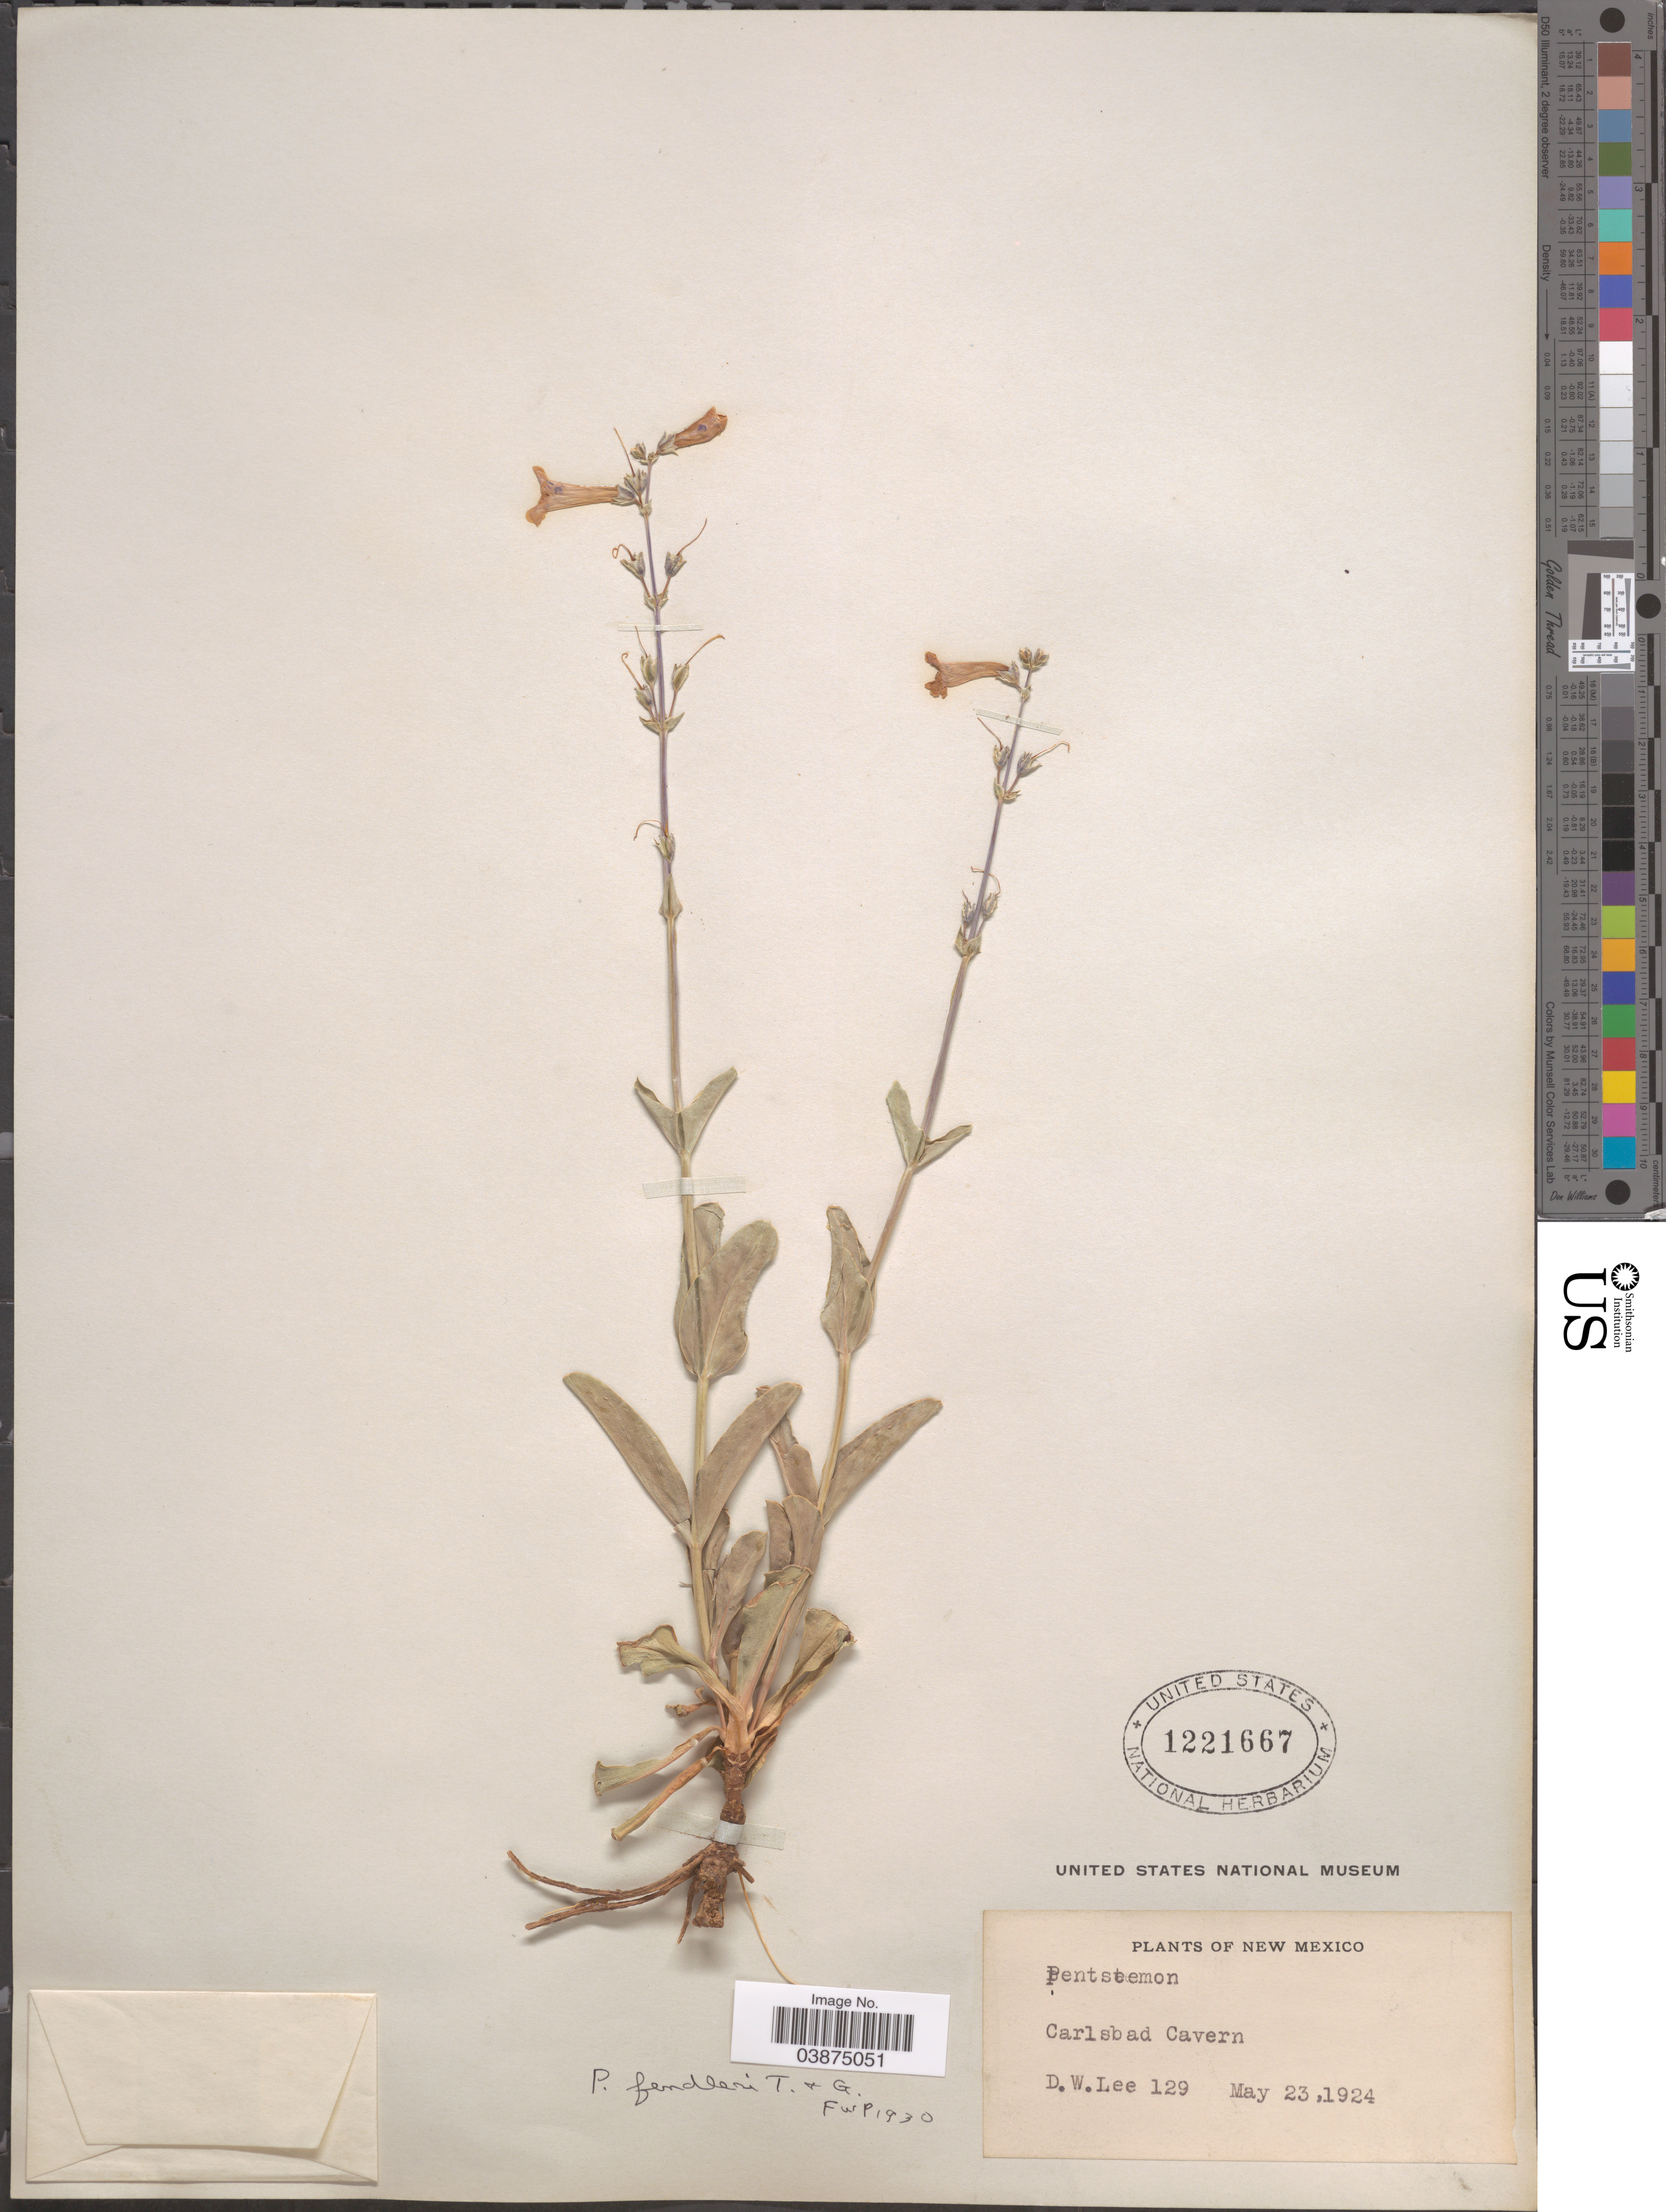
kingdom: Plantae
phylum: Tracheophyta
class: Magnoliopsida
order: Lamiales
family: Plantaginaceae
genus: Penstemon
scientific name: Penstemon fendleri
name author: Torr. & A. Gray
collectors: D. Lee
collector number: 129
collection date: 1924-05-23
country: United States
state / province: New Mexico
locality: Carlsbad Cavern.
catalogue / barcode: US 1221667